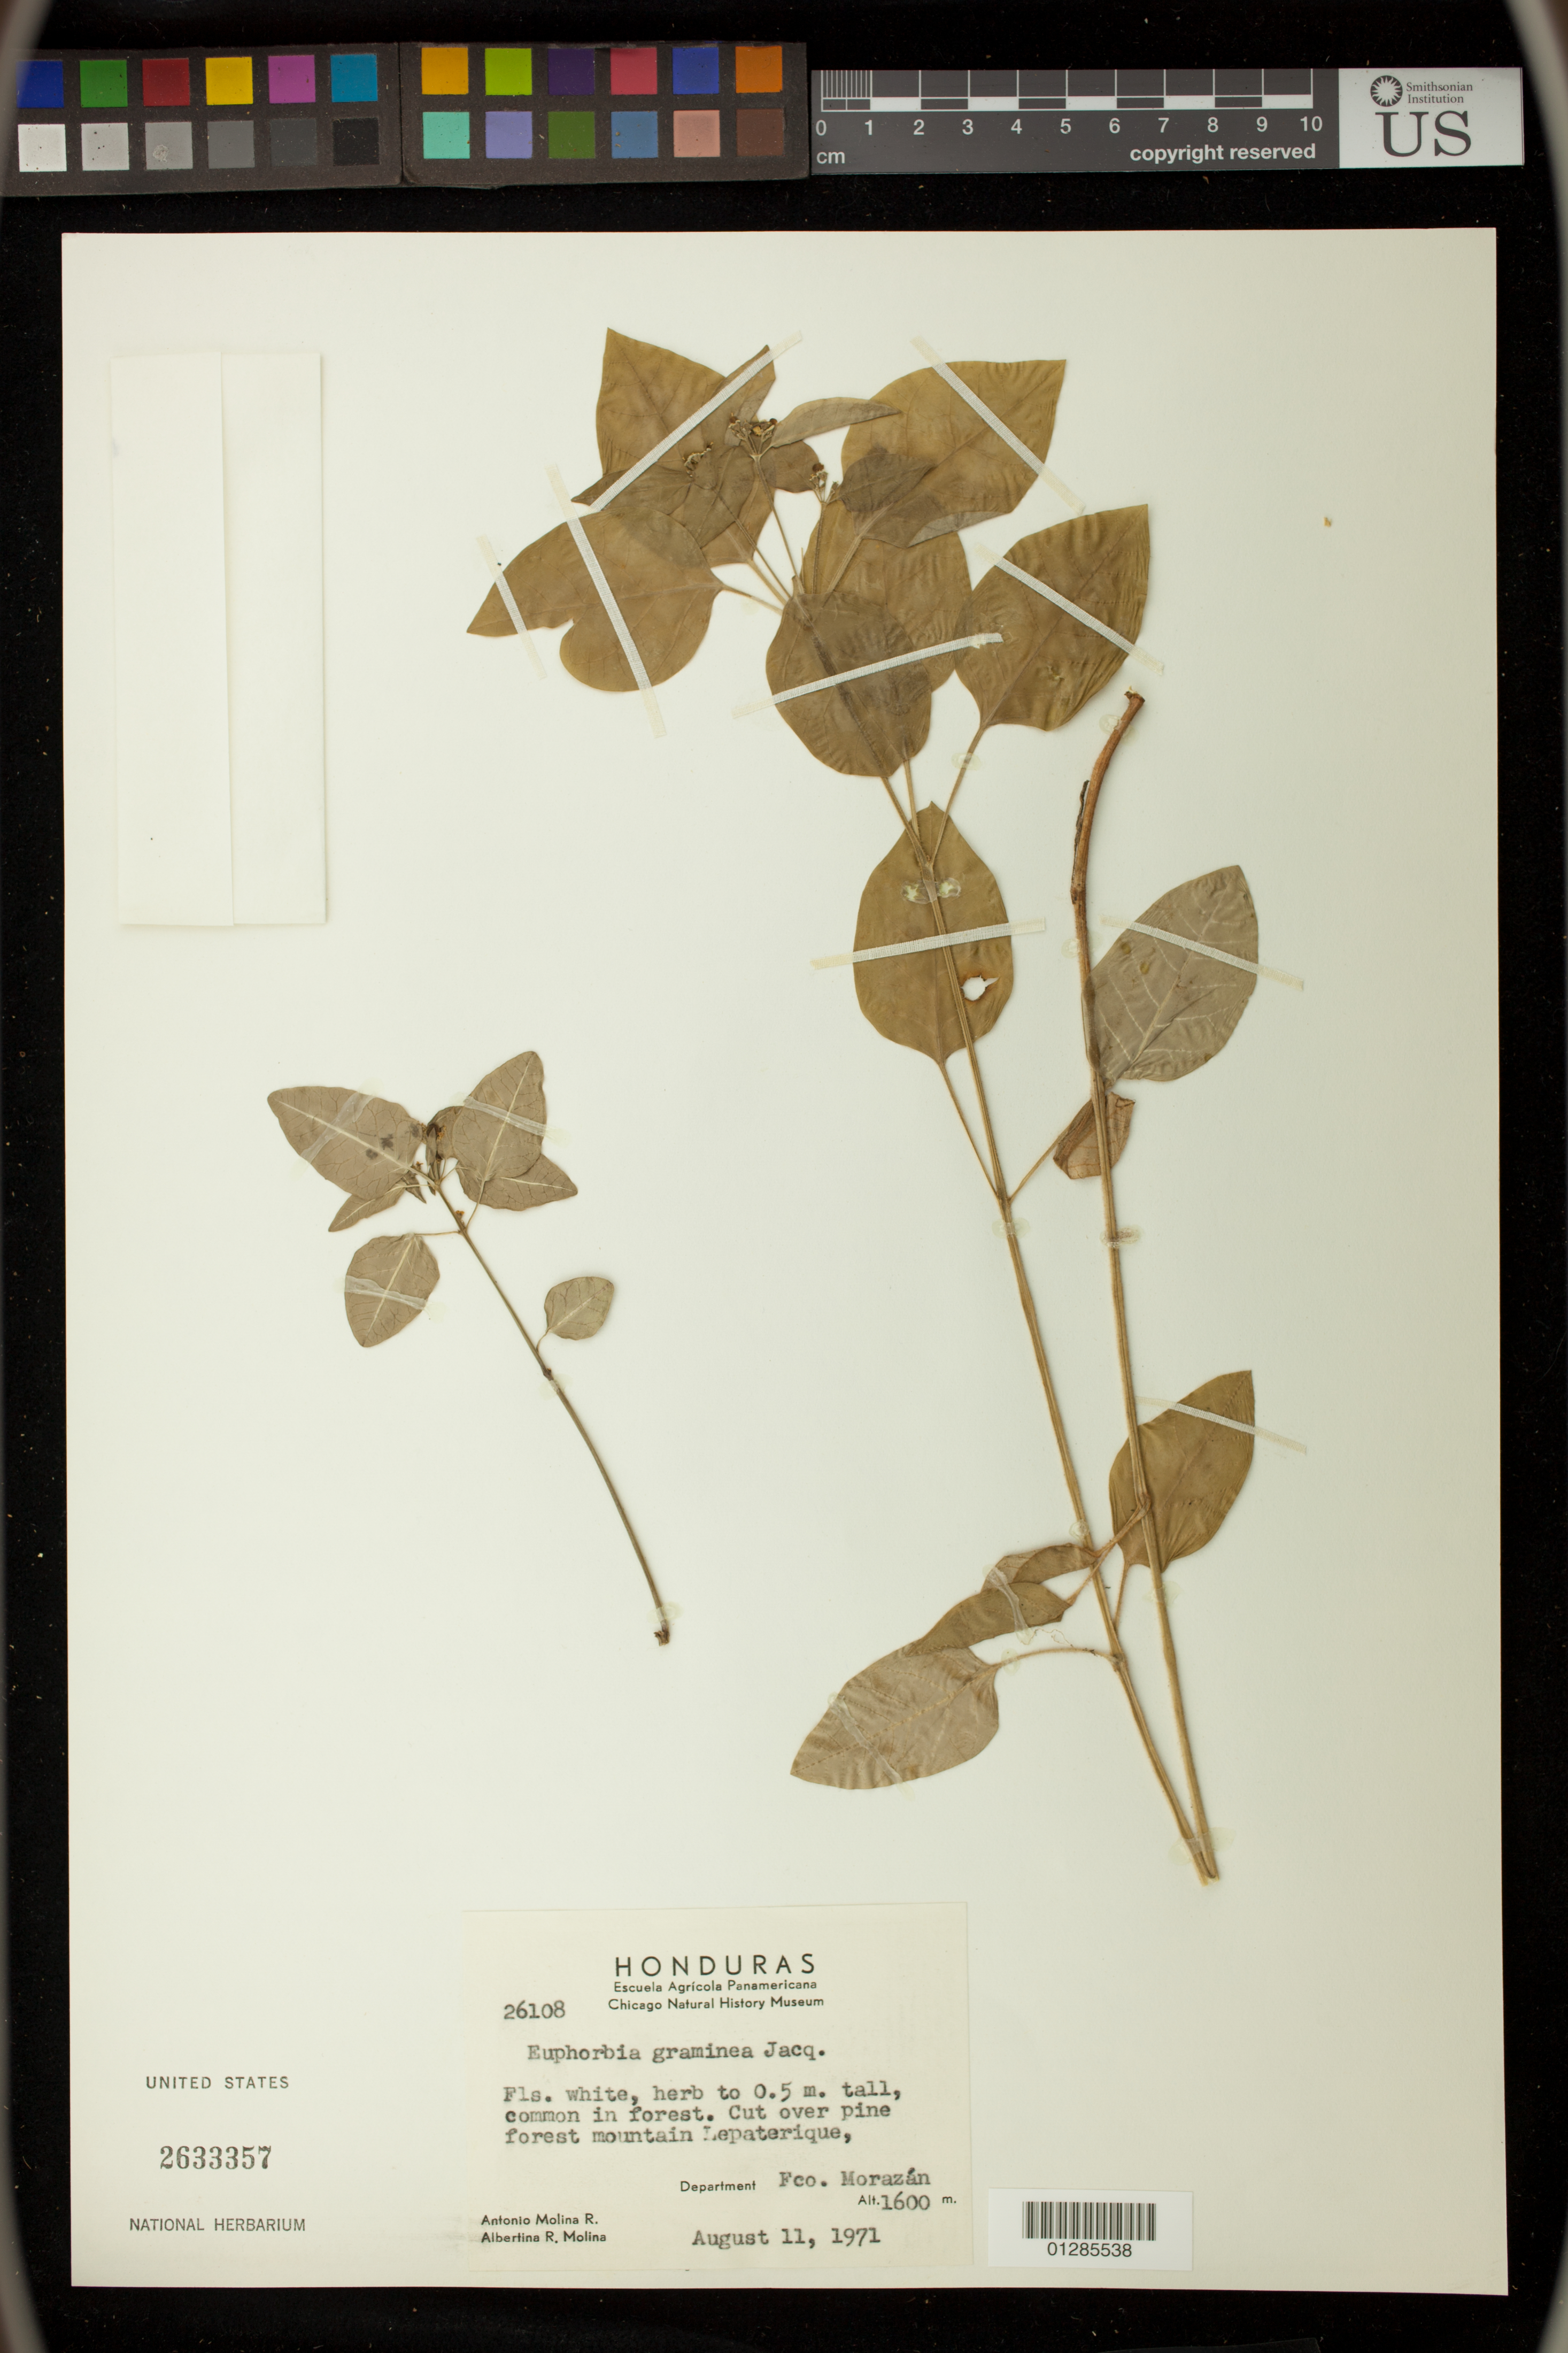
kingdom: Plantae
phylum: Tracheophyta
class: Magnoliopsida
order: Malpighiales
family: Euphorbiaceae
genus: Euphorbia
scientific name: Euphorbia graminea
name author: Jacq.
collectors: A. Molina R. & A. R. Molina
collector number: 26108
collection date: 1971-08-11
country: Honduras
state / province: Fco. Morazán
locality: Lepaterique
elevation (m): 1600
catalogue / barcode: US 2633357